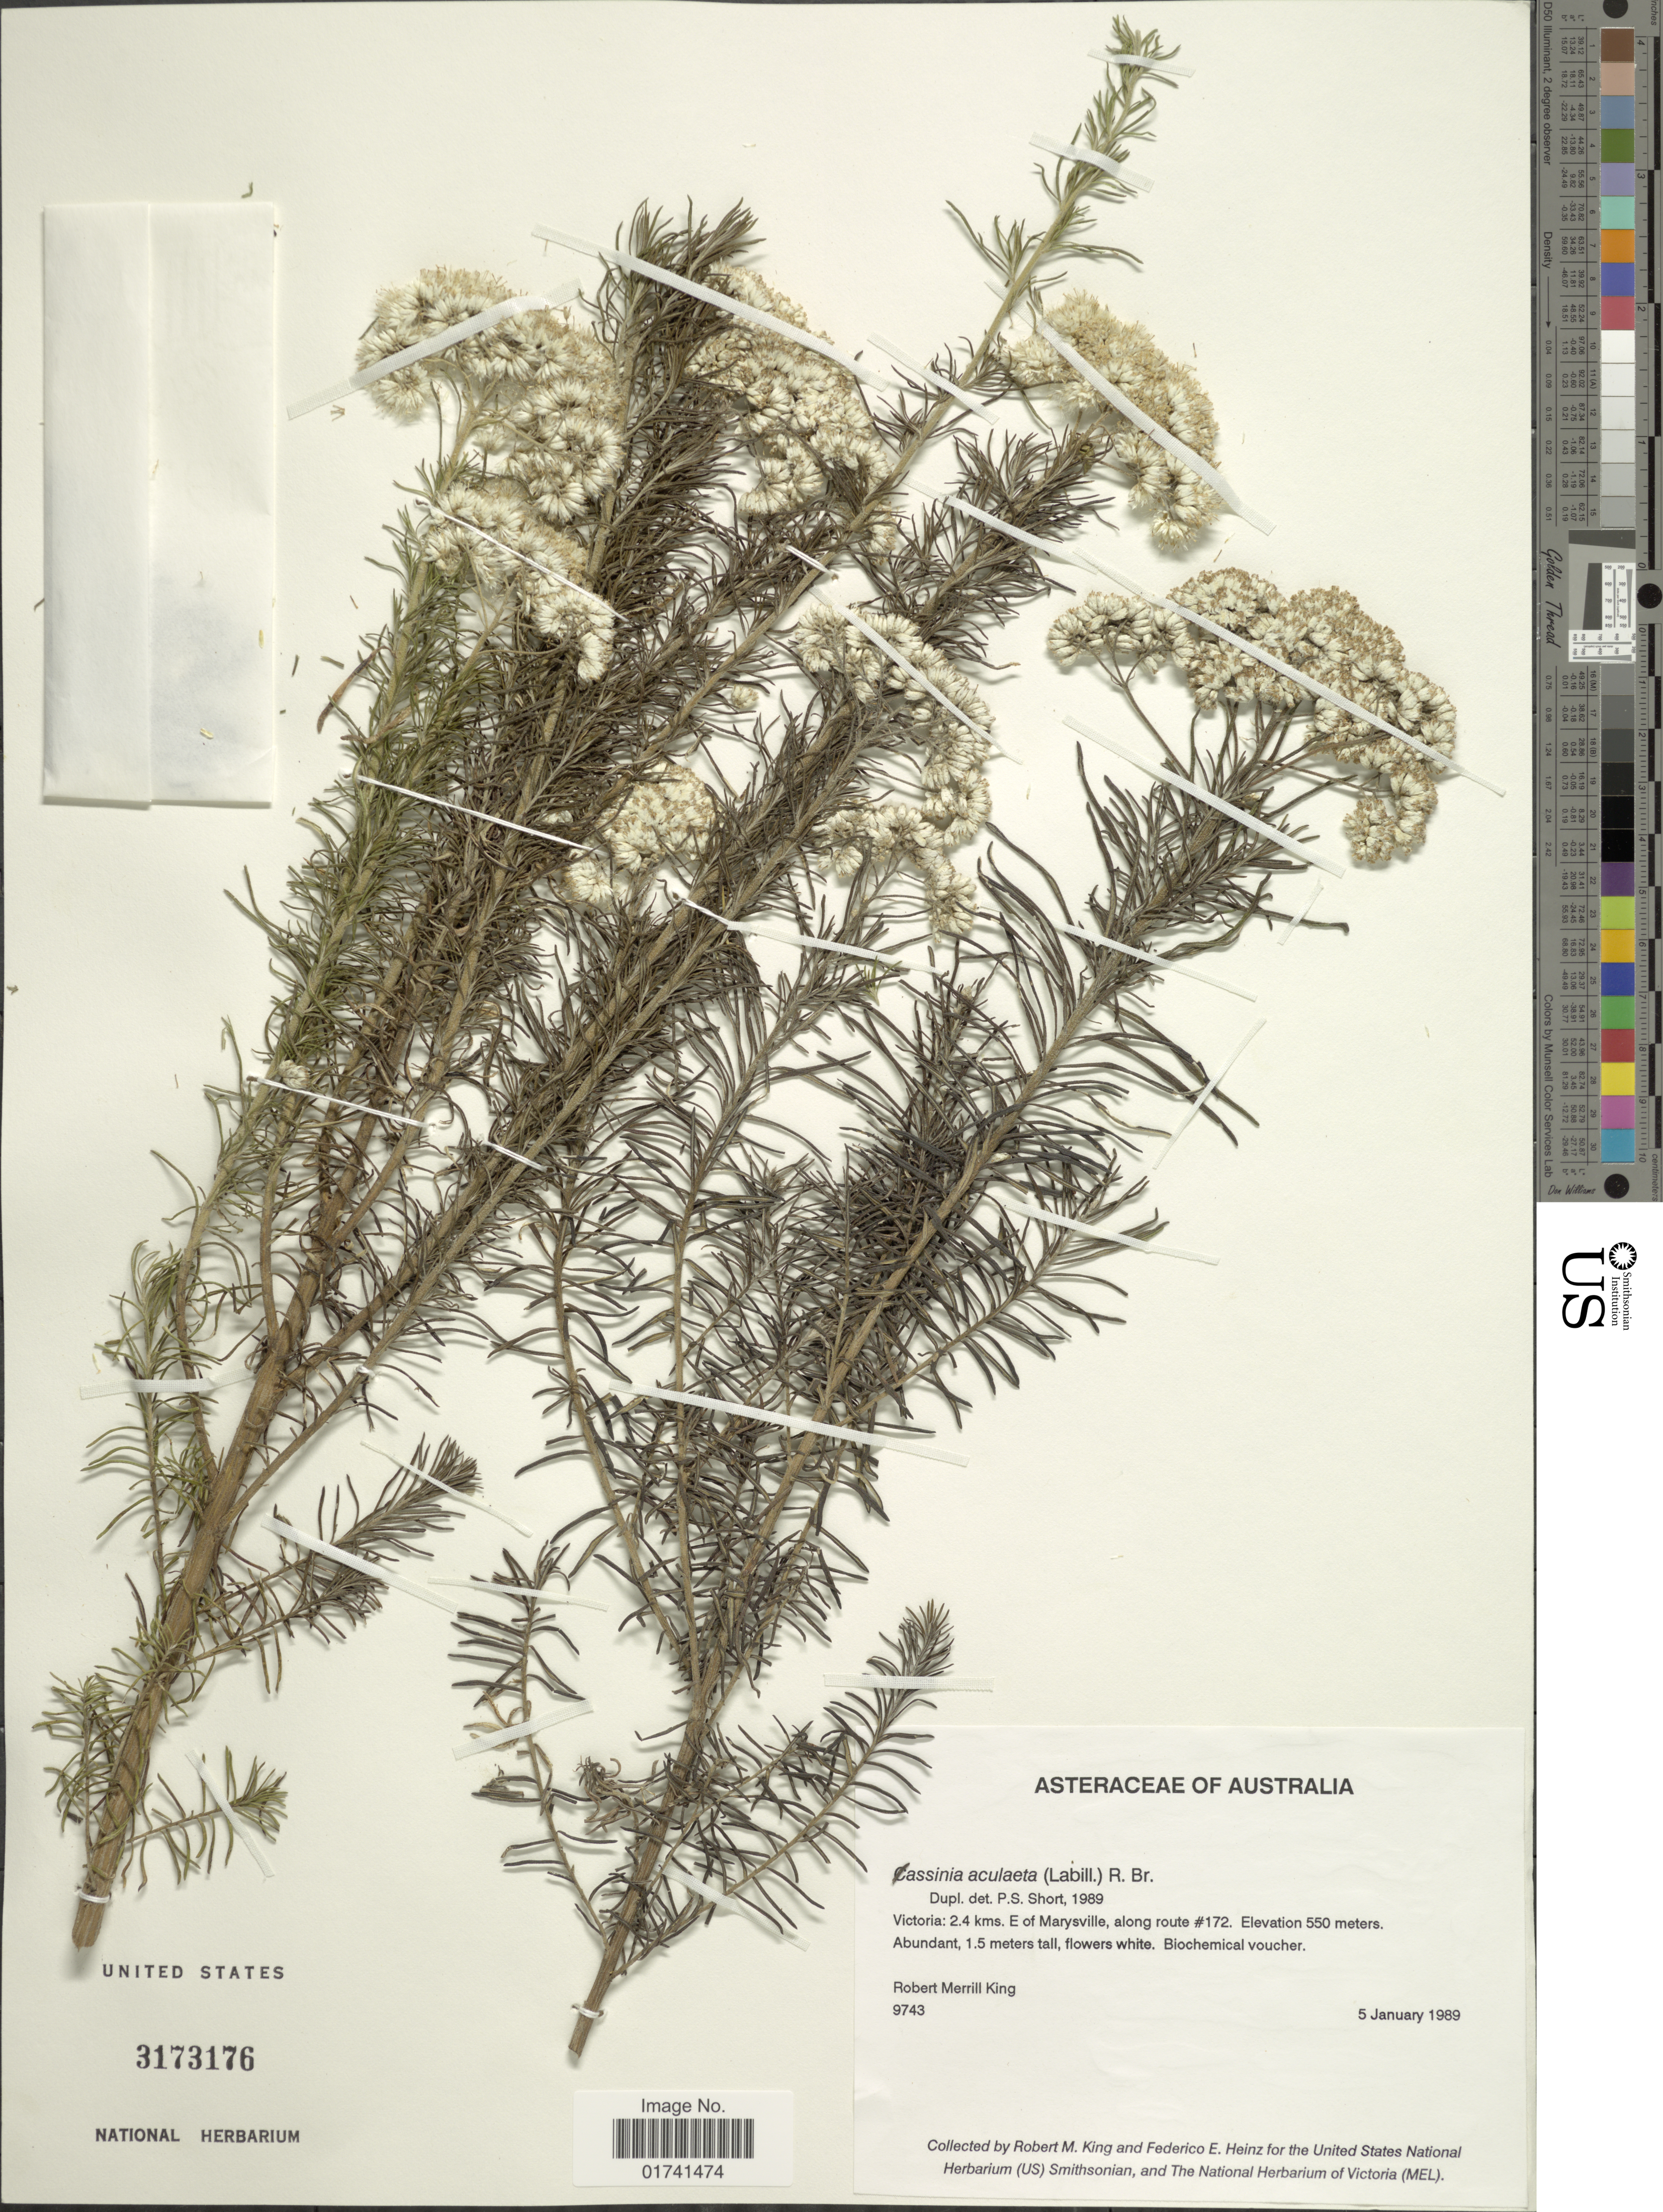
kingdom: Plantae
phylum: Tracheophyta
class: Magnoliopsida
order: Asterales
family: Asteraceae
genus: Cassinia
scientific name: Cassinia aculeata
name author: (Labill.) R. Br.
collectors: R. M. King & F. Heinz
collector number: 9743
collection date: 1989-01-05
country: Australia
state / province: Victoria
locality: Victoria: 2.4 kms. E of Marysville, along route #172.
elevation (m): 550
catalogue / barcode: US 3173176